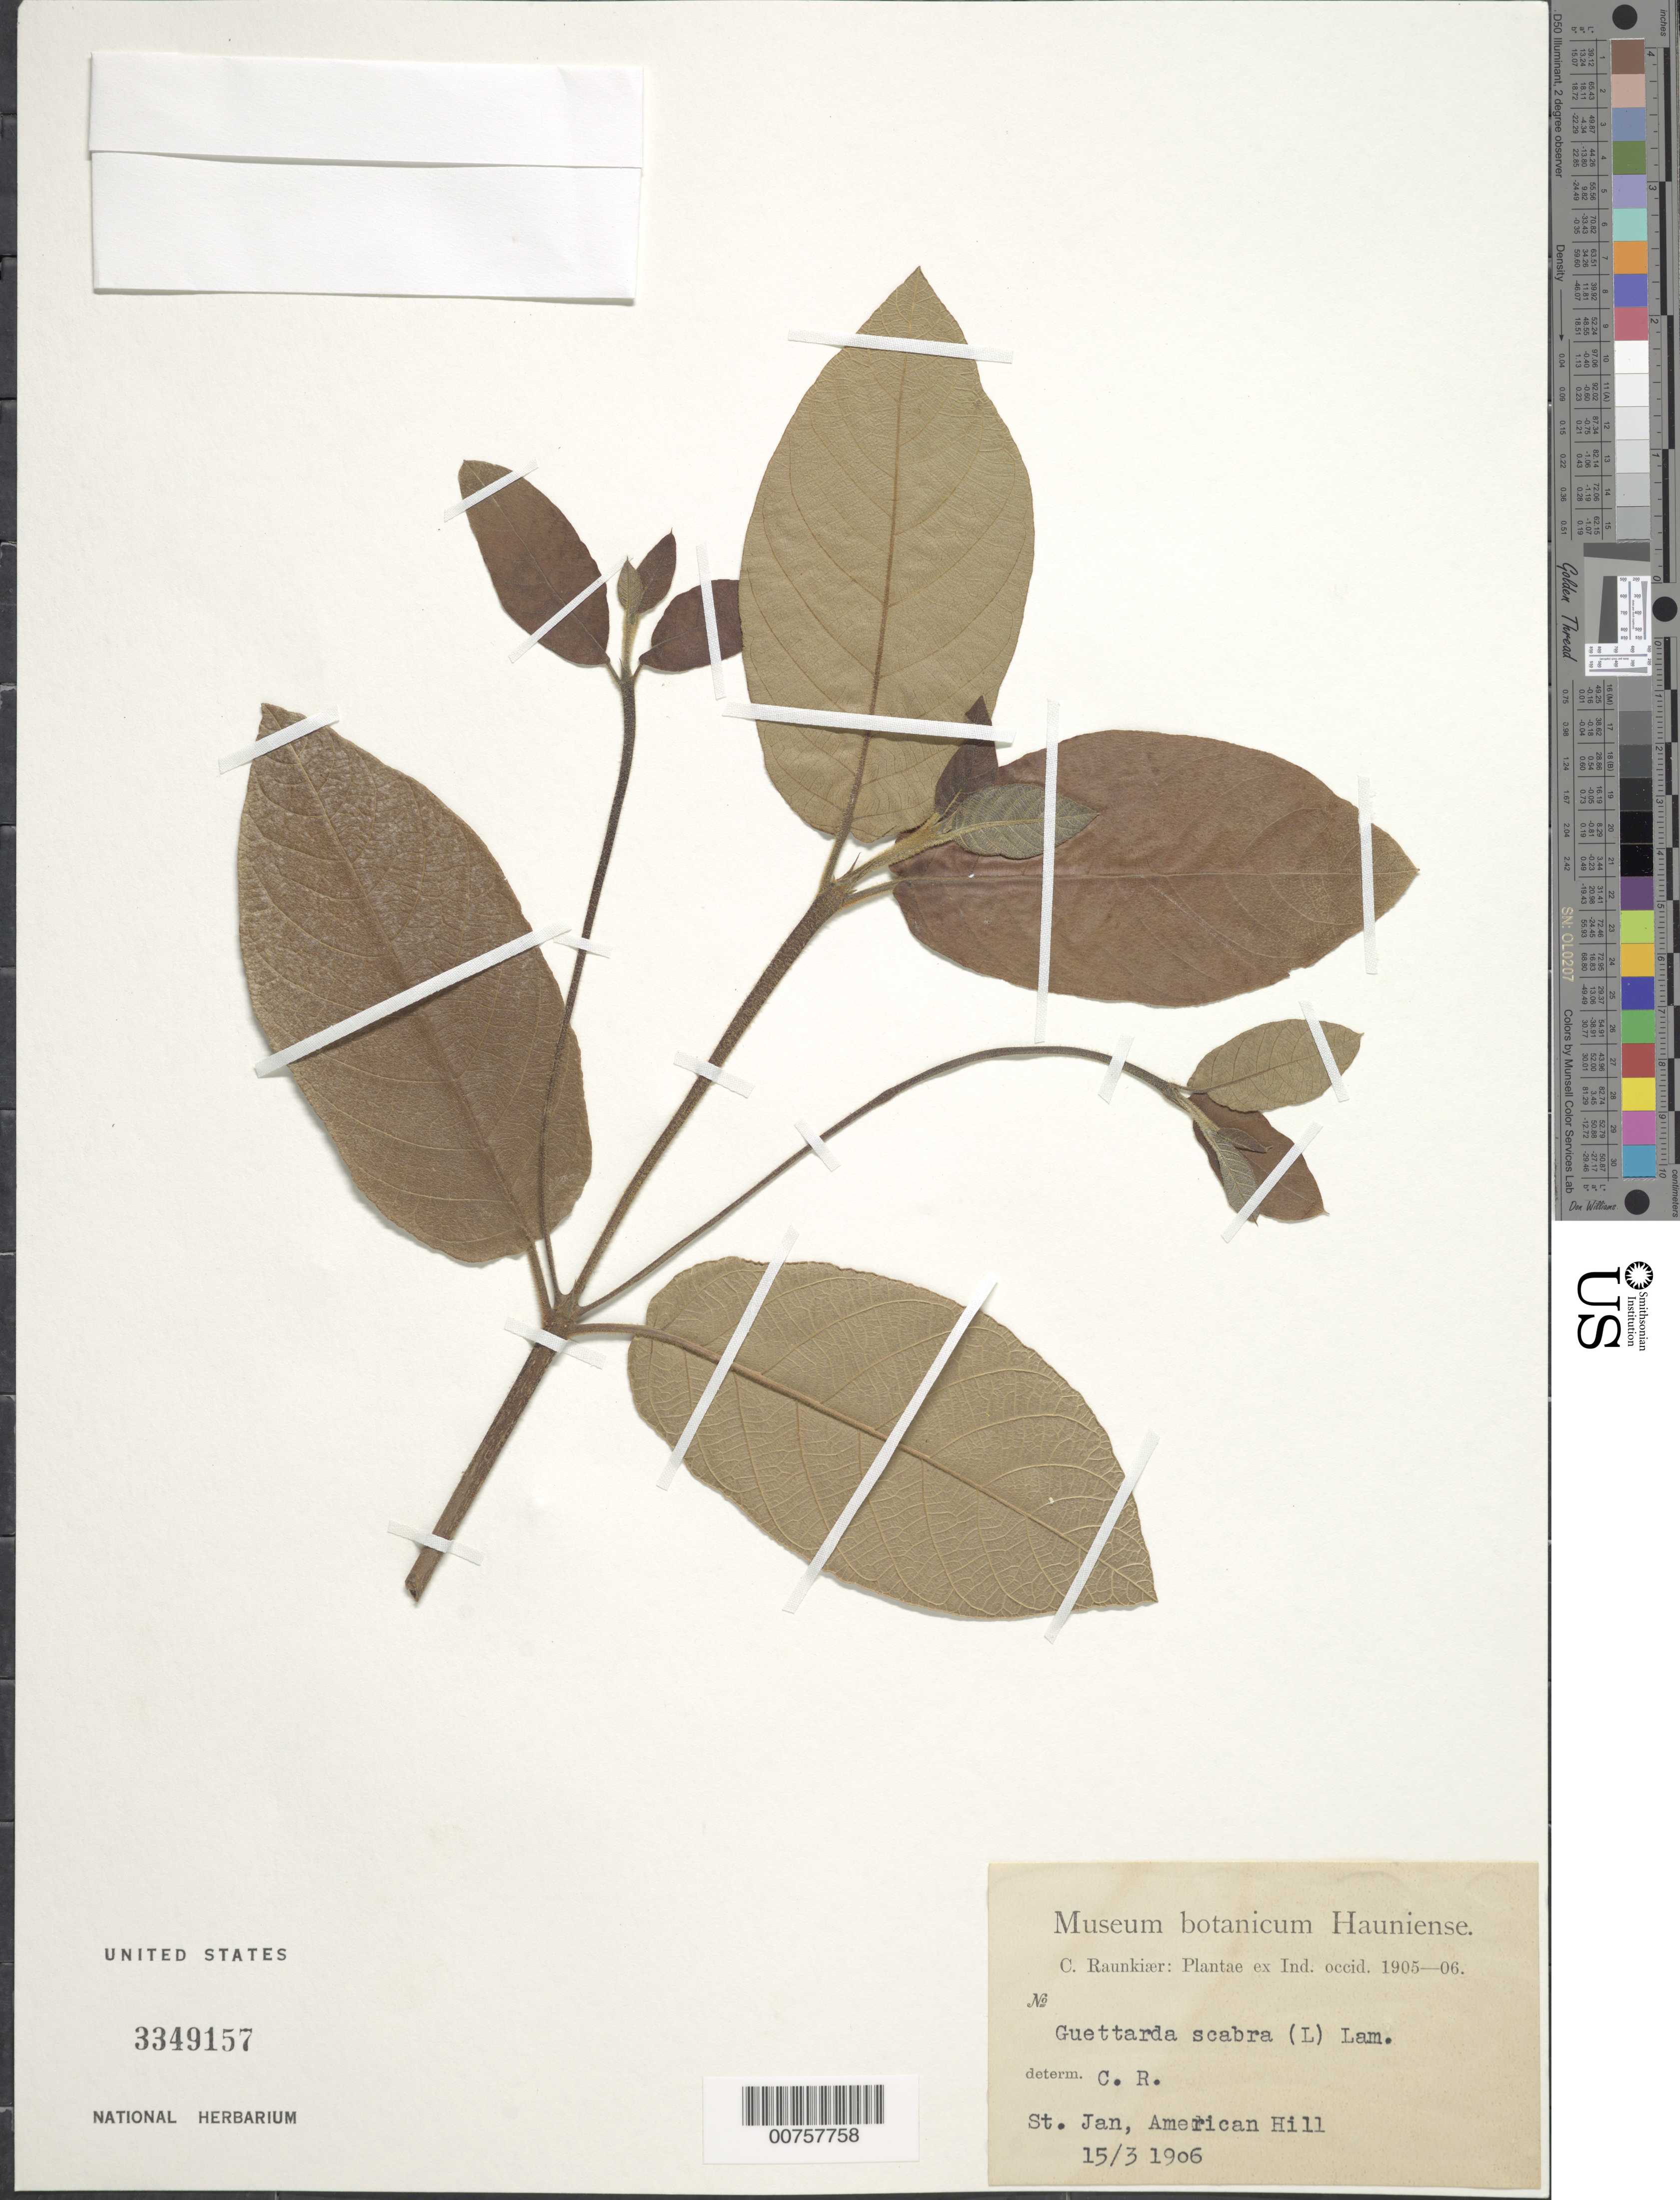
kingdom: Plantae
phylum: Tracheophyta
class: Magnoliopsida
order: Gentianales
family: Rubiaceae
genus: Guettarda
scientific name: Guettarda scabra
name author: (L.) Vent.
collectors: C. C. Raunkiaer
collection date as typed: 15 Mar 1906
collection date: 1906-03-15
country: U.S. Virgin Islands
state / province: St. John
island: St. John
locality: American Hill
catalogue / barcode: US 3349157